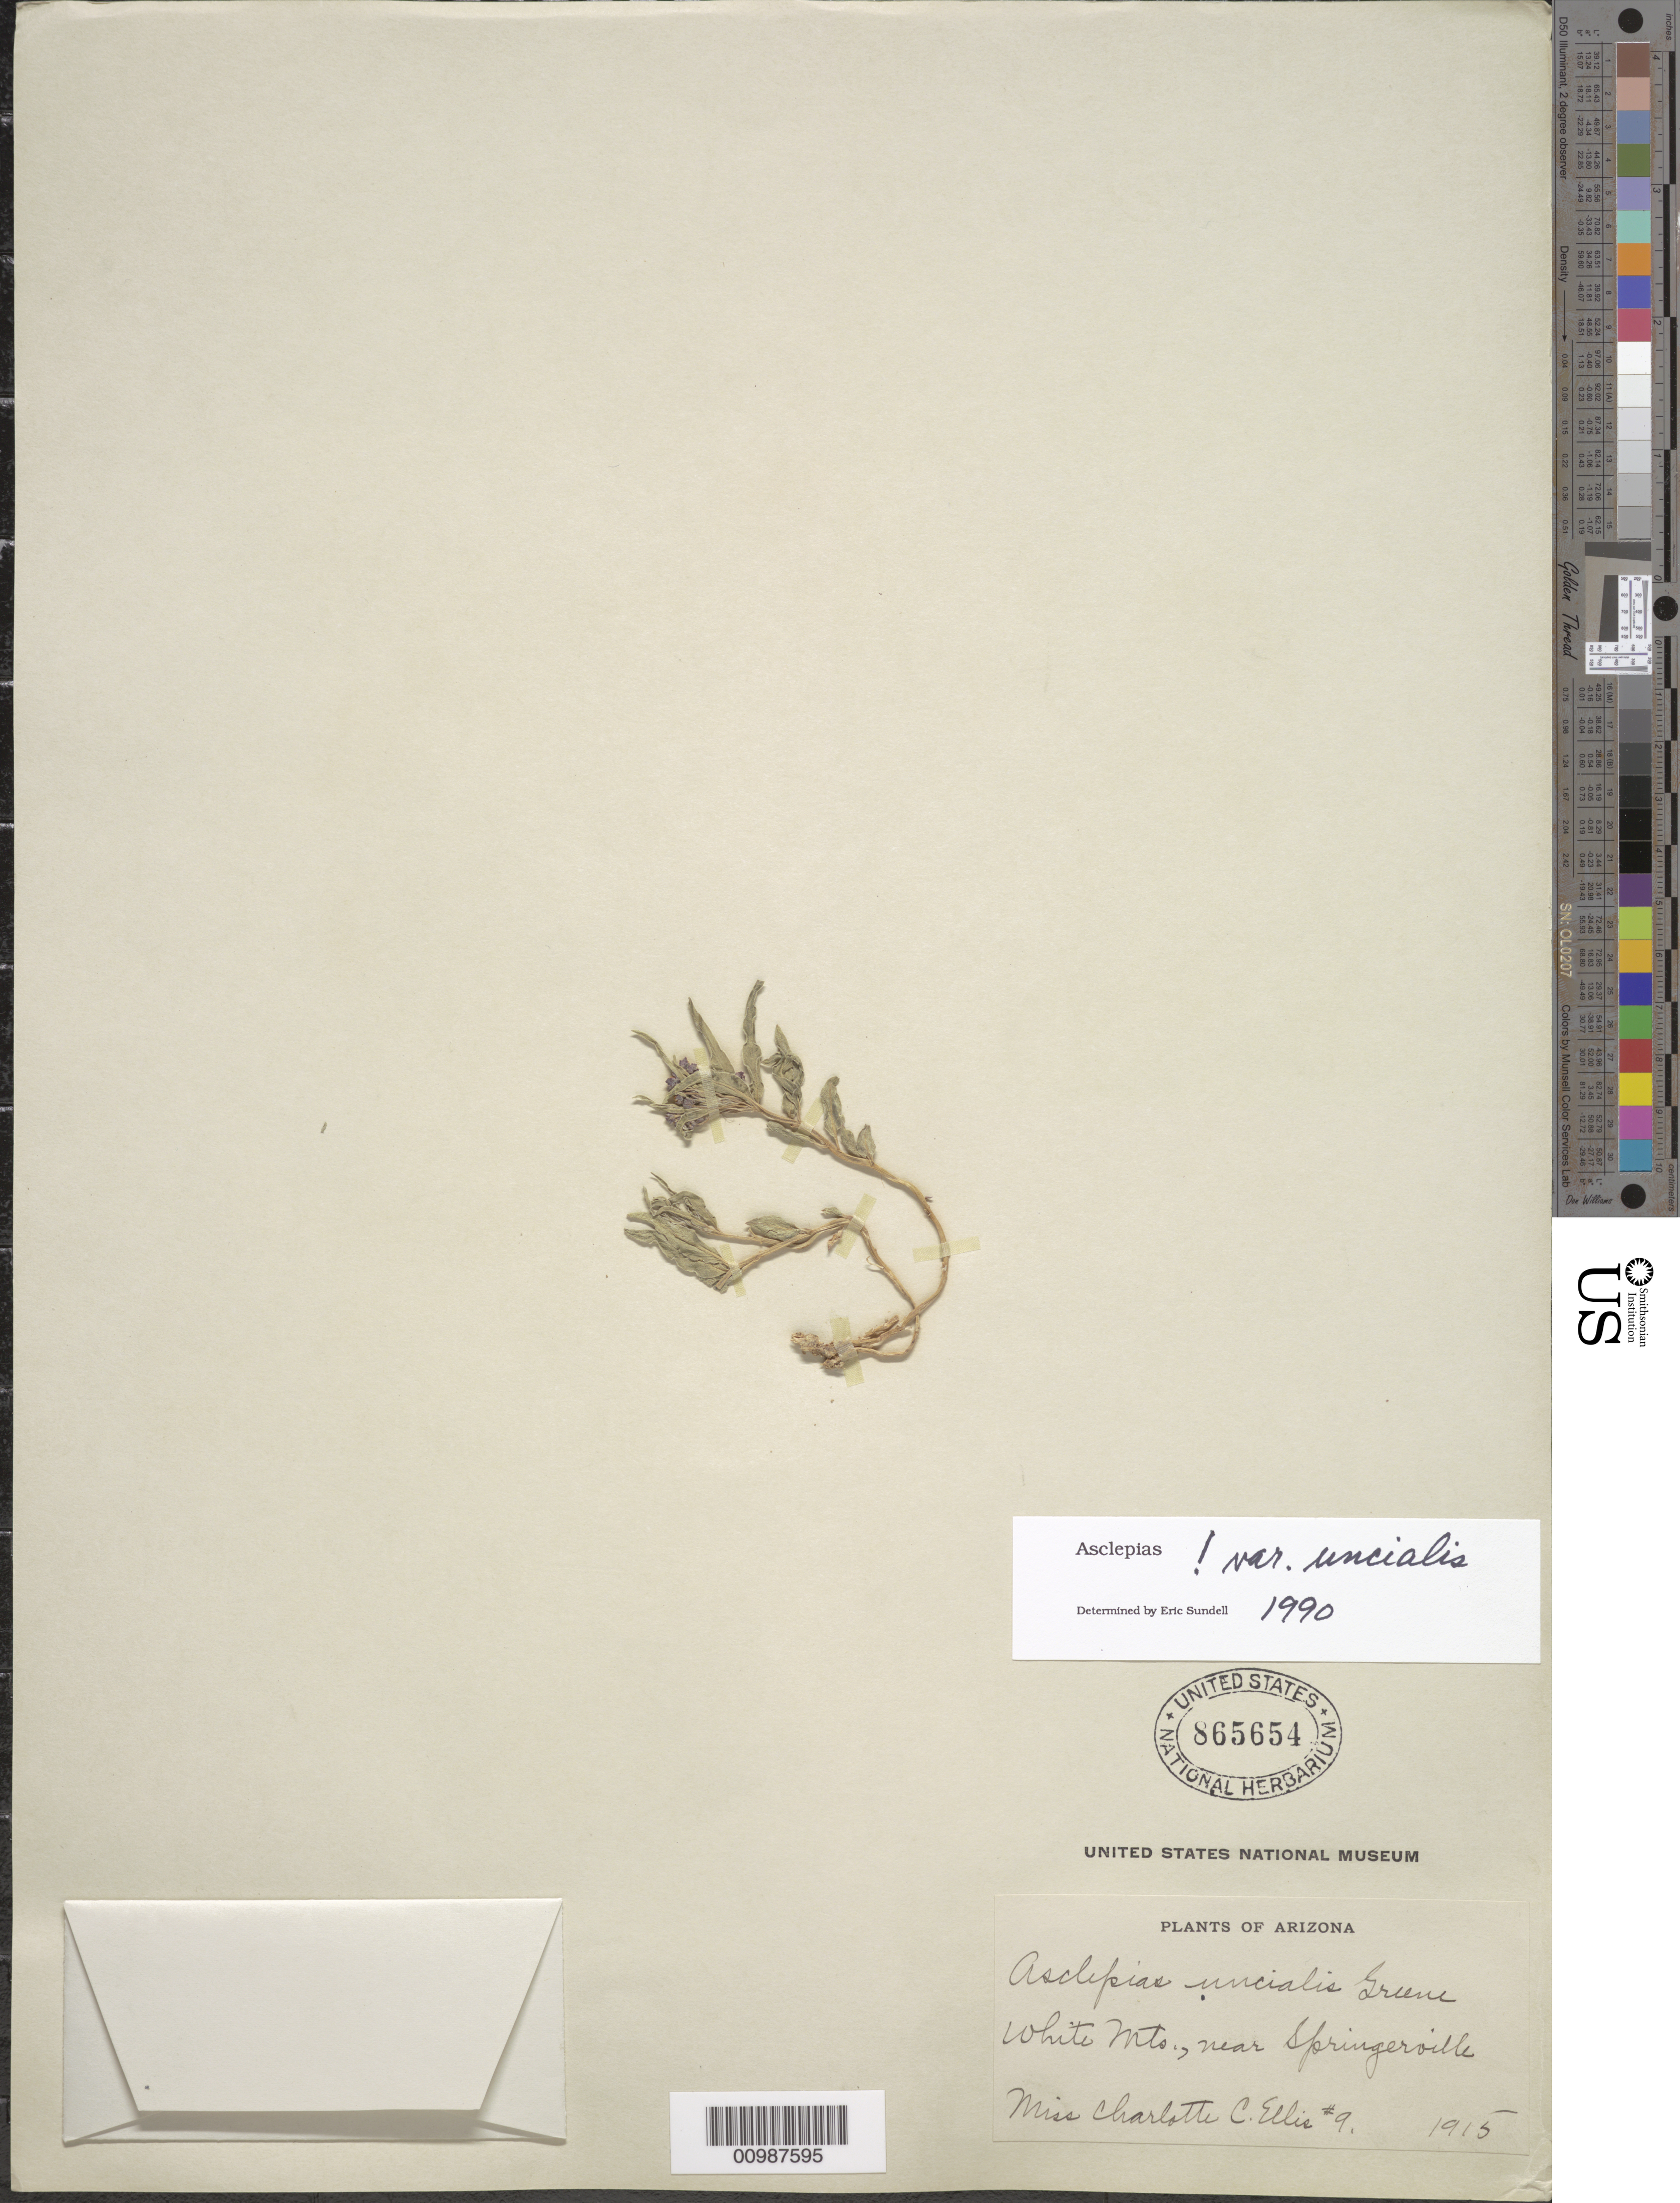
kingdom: Plantae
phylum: Tracheophyta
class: Magnoliopsida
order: Gentianales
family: Apocynaceae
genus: Asclepias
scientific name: Asclepias uncialis var. uncialis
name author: Greene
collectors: C. C. Ellis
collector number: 9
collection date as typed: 1915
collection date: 1915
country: United States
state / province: Arizona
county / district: Navajo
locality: White Mountains, near Springersville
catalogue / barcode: US 865654